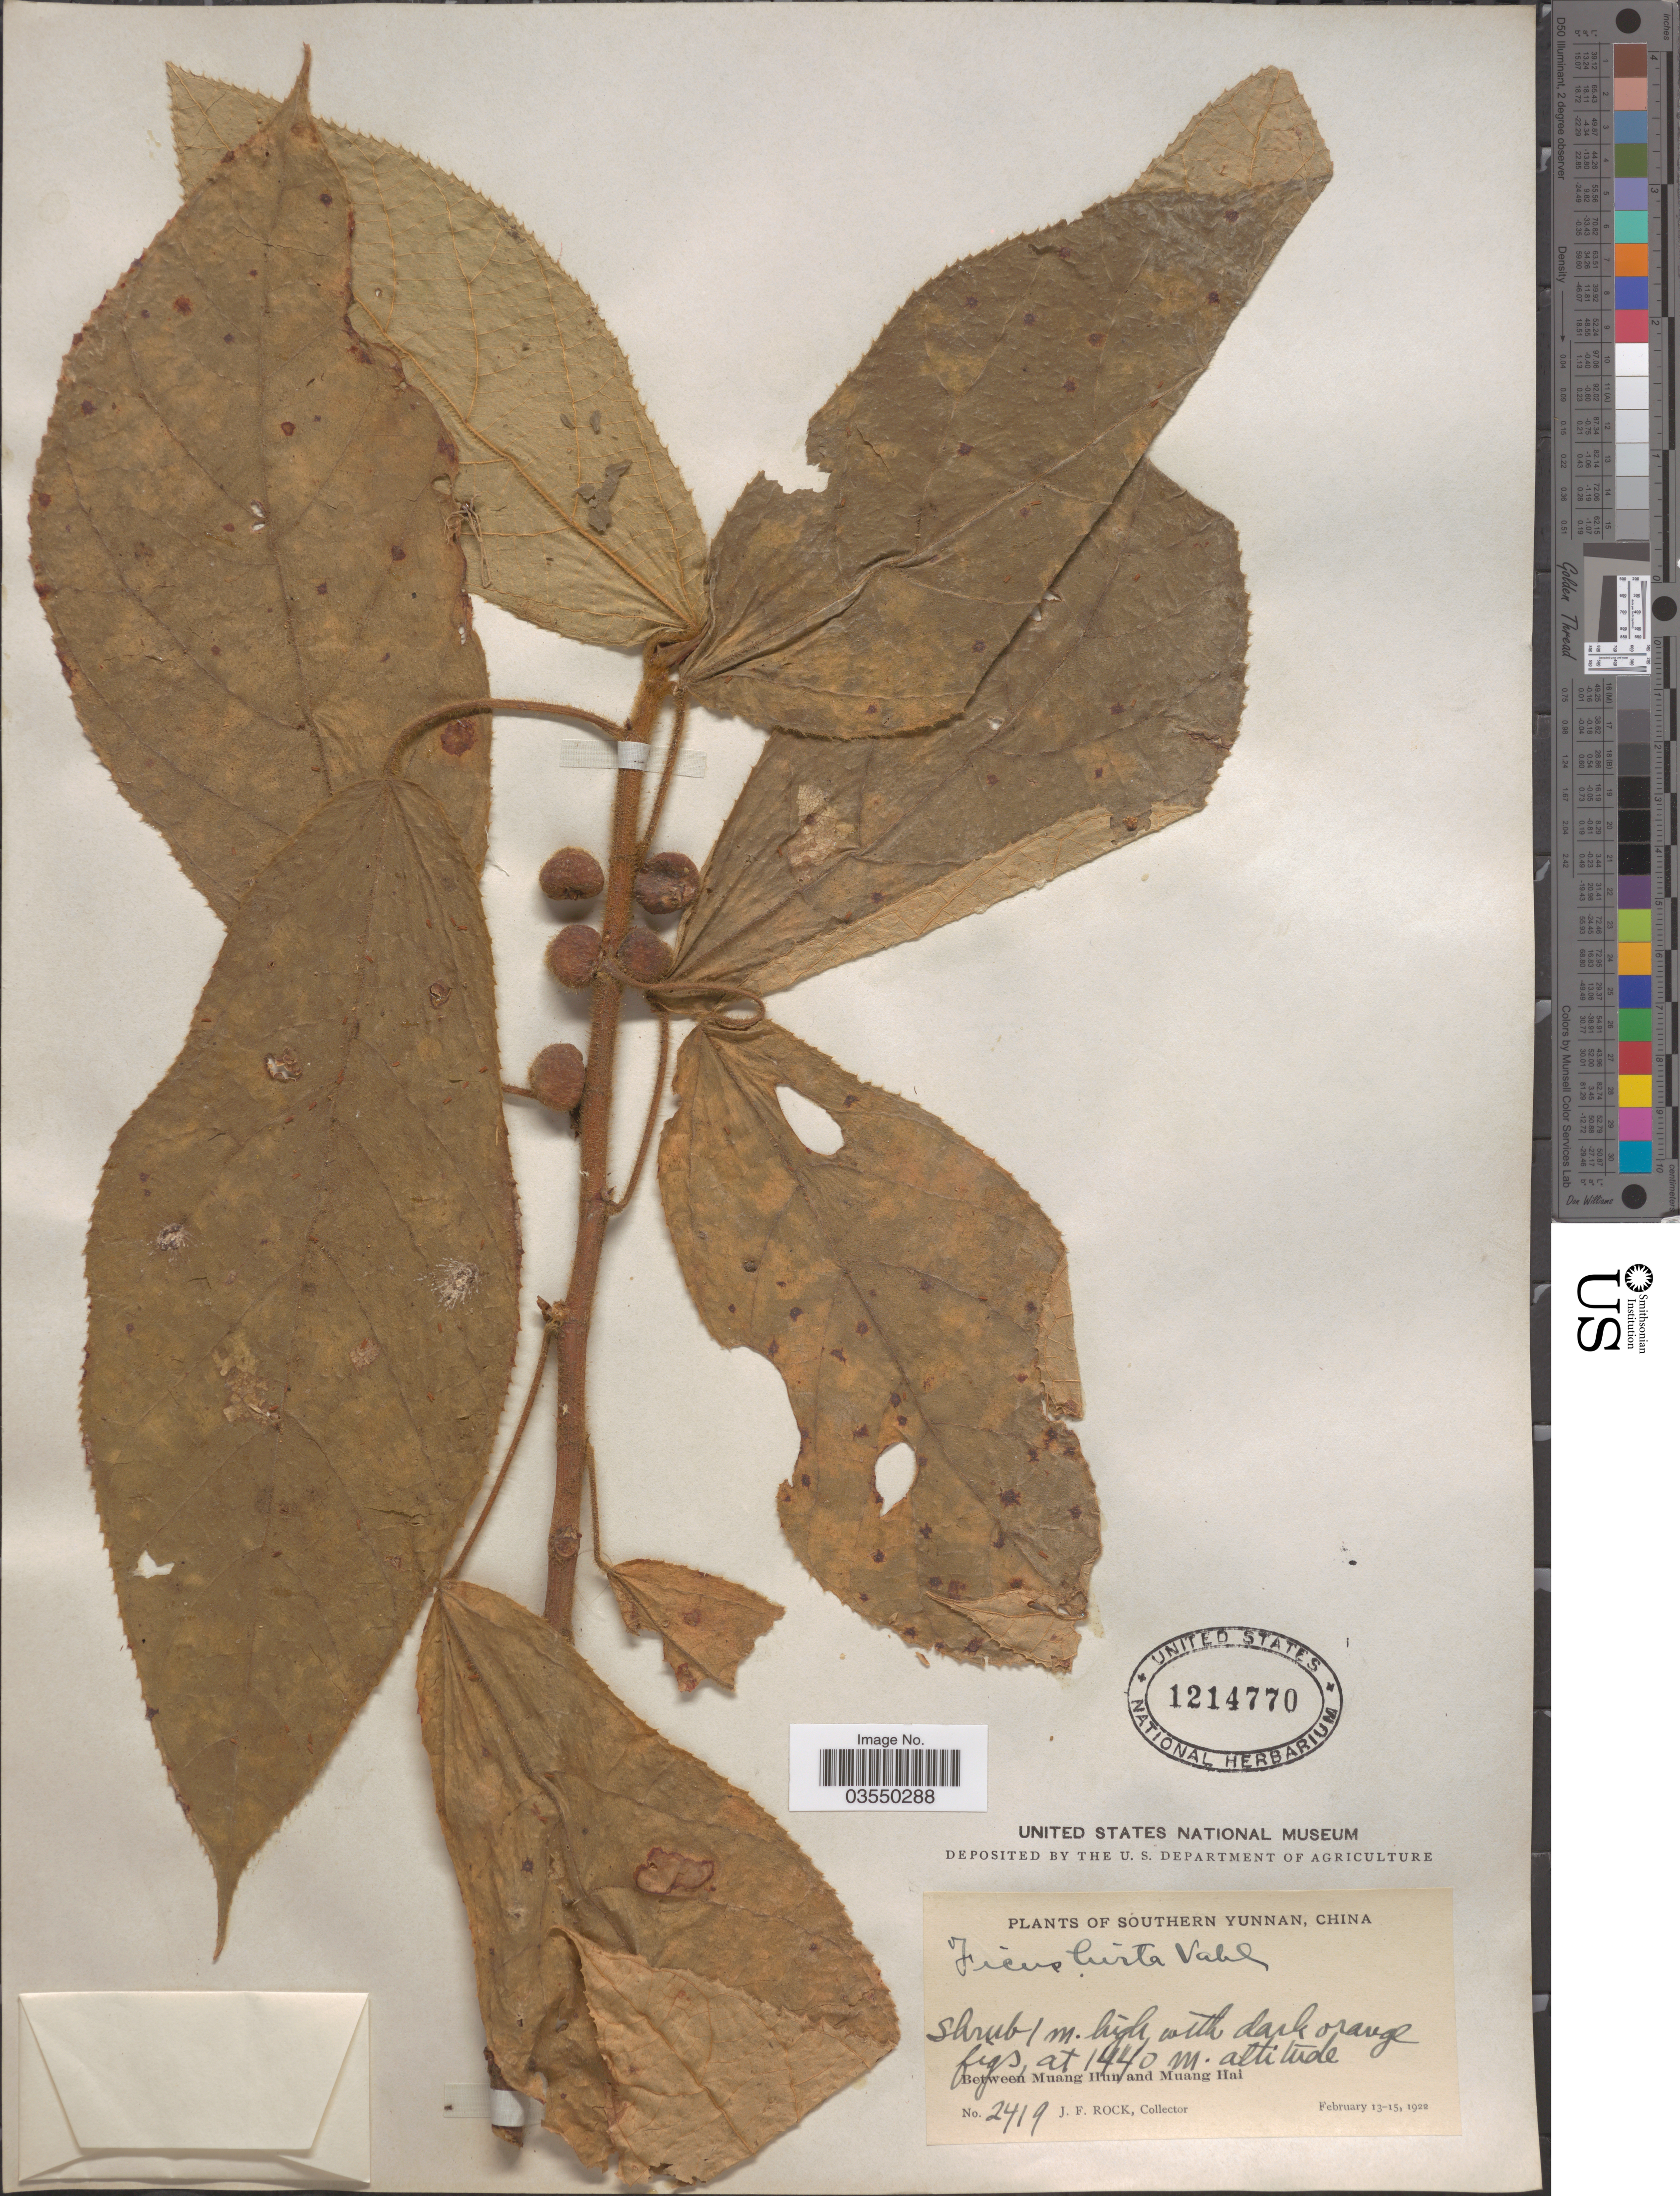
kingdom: Plantae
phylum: Tracheophyta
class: Magnoliopsida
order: Rosales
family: Moraceae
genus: Ficus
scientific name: Ficus hirta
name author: Vahl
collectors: J. Rock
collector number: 2419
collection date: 1922-02-13/1922-02-15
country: China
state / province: Yunnan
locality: Southern Yunnan. Between Muang Hun and Muang Hai.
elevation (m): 1440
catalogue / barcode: US 1214770